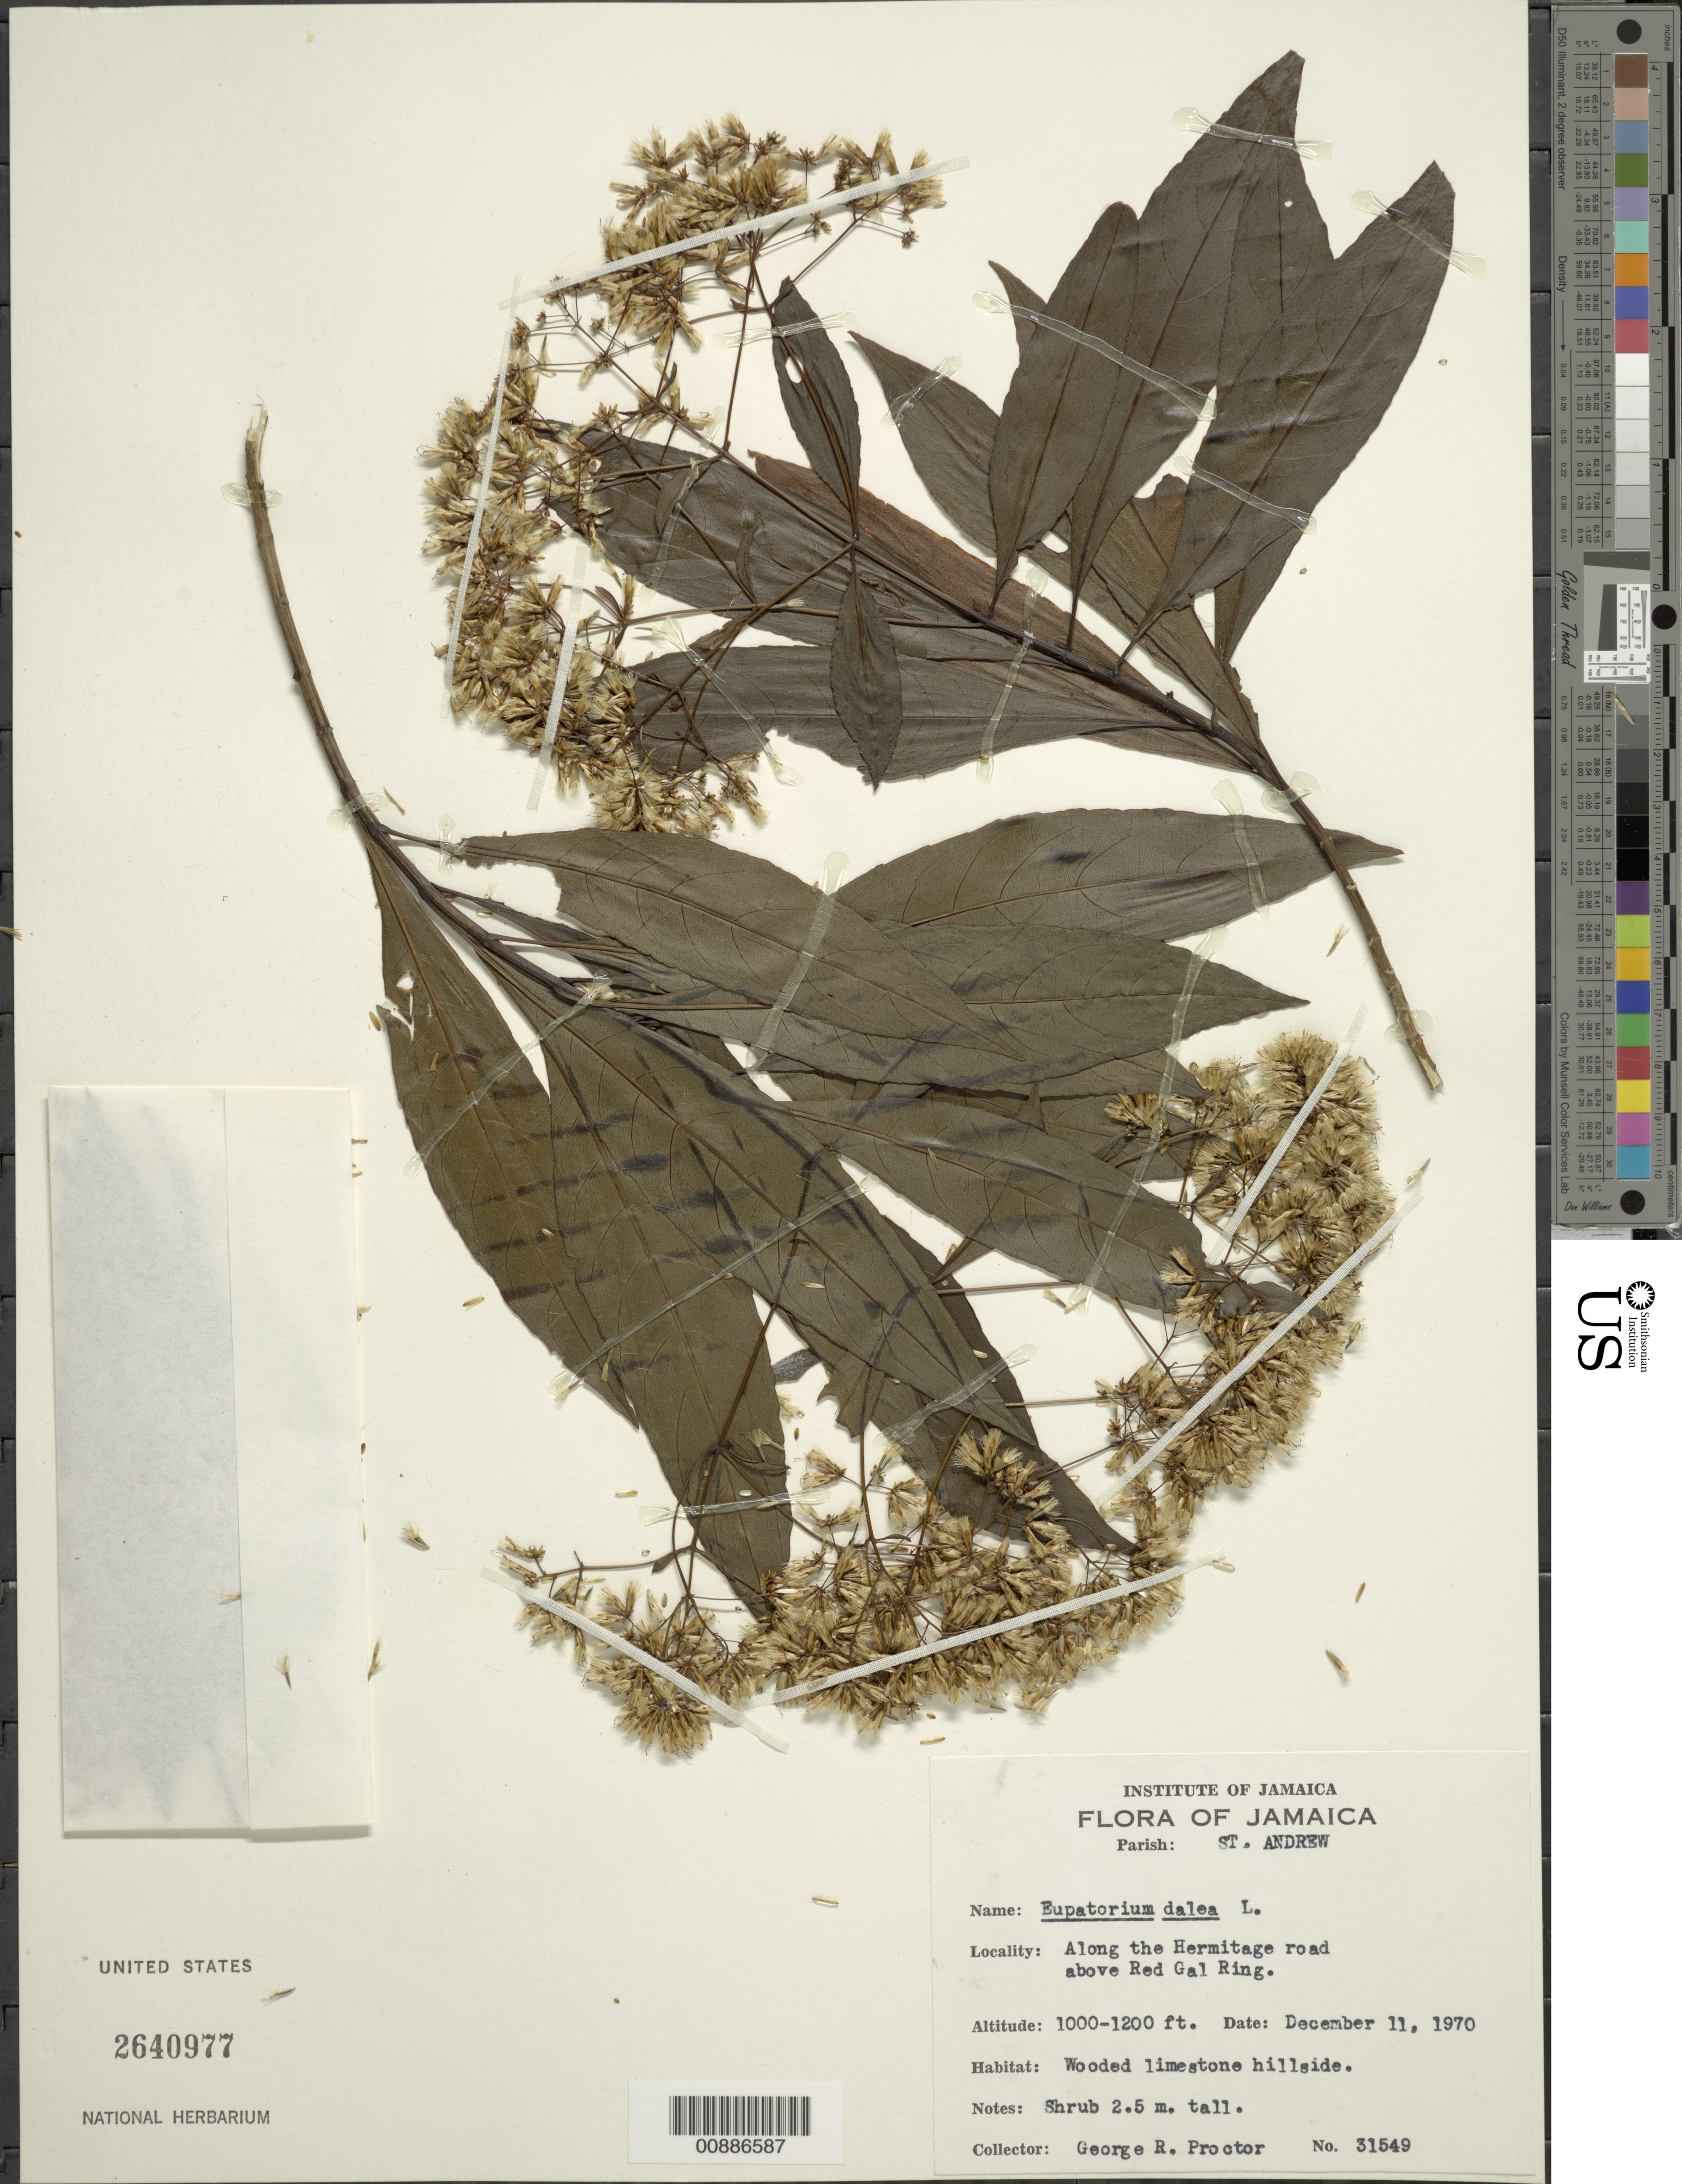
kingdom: Plantae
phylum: Tracheophyta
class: Magnoliopsida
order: Asterales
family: Asteraceae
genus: Critonia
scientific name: Critonia dalea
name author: DC.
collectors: G. R. Proctor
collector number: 31549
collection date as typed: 11 Dec 1970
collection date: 1970-12-11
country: Jamaica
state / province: Saint Andrew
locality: Along Hermitage road, above Red Gal Ring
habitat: Wooded limestone hillside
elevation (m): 305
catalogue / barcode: US 2640977